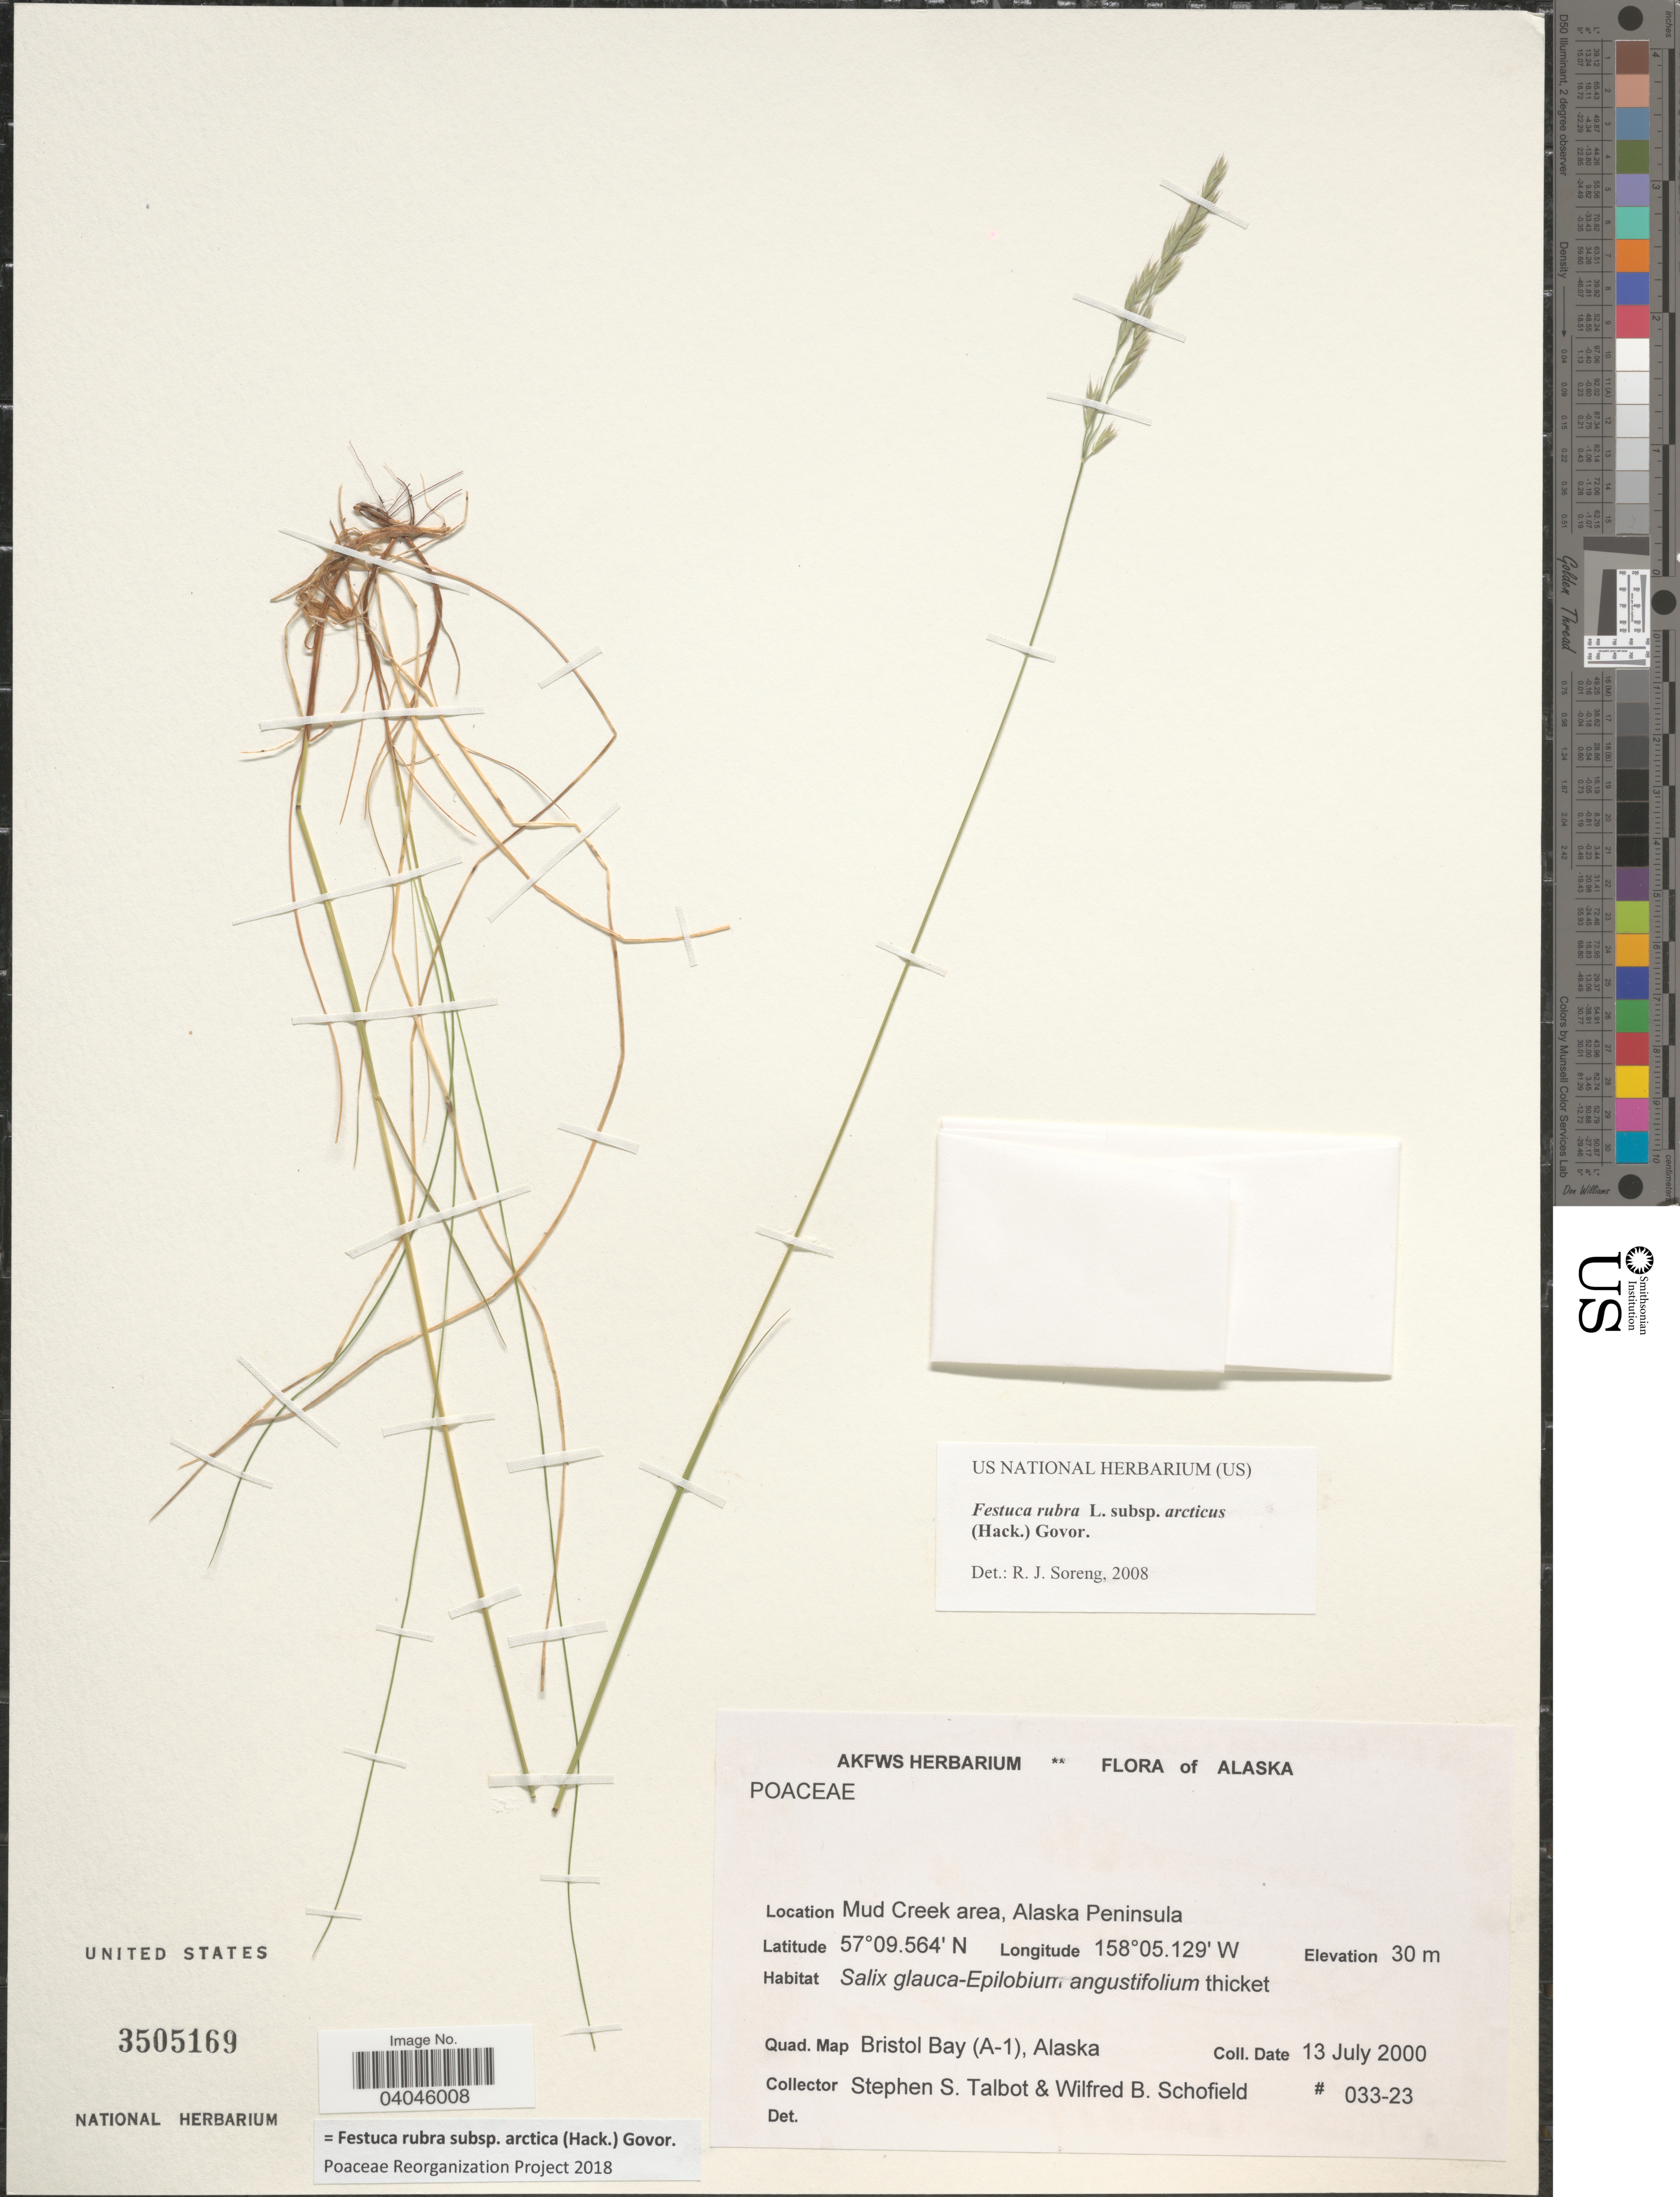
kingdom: Plantae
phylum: Tracheophyta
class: Liliopsida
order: Poales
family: Poaceae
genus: Festuca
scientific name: Festuca rubra subsp. arctica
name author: (Hack.) Govor.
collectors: S. S. Talbot & W. Schofield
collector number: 033-23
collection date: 2000-07-13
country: United States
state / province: Alaska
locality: Mud Creek area, Alaska Peninsula. Quad. Map Bristol Bay (A-1).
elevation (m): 30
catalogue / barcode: US 3505169